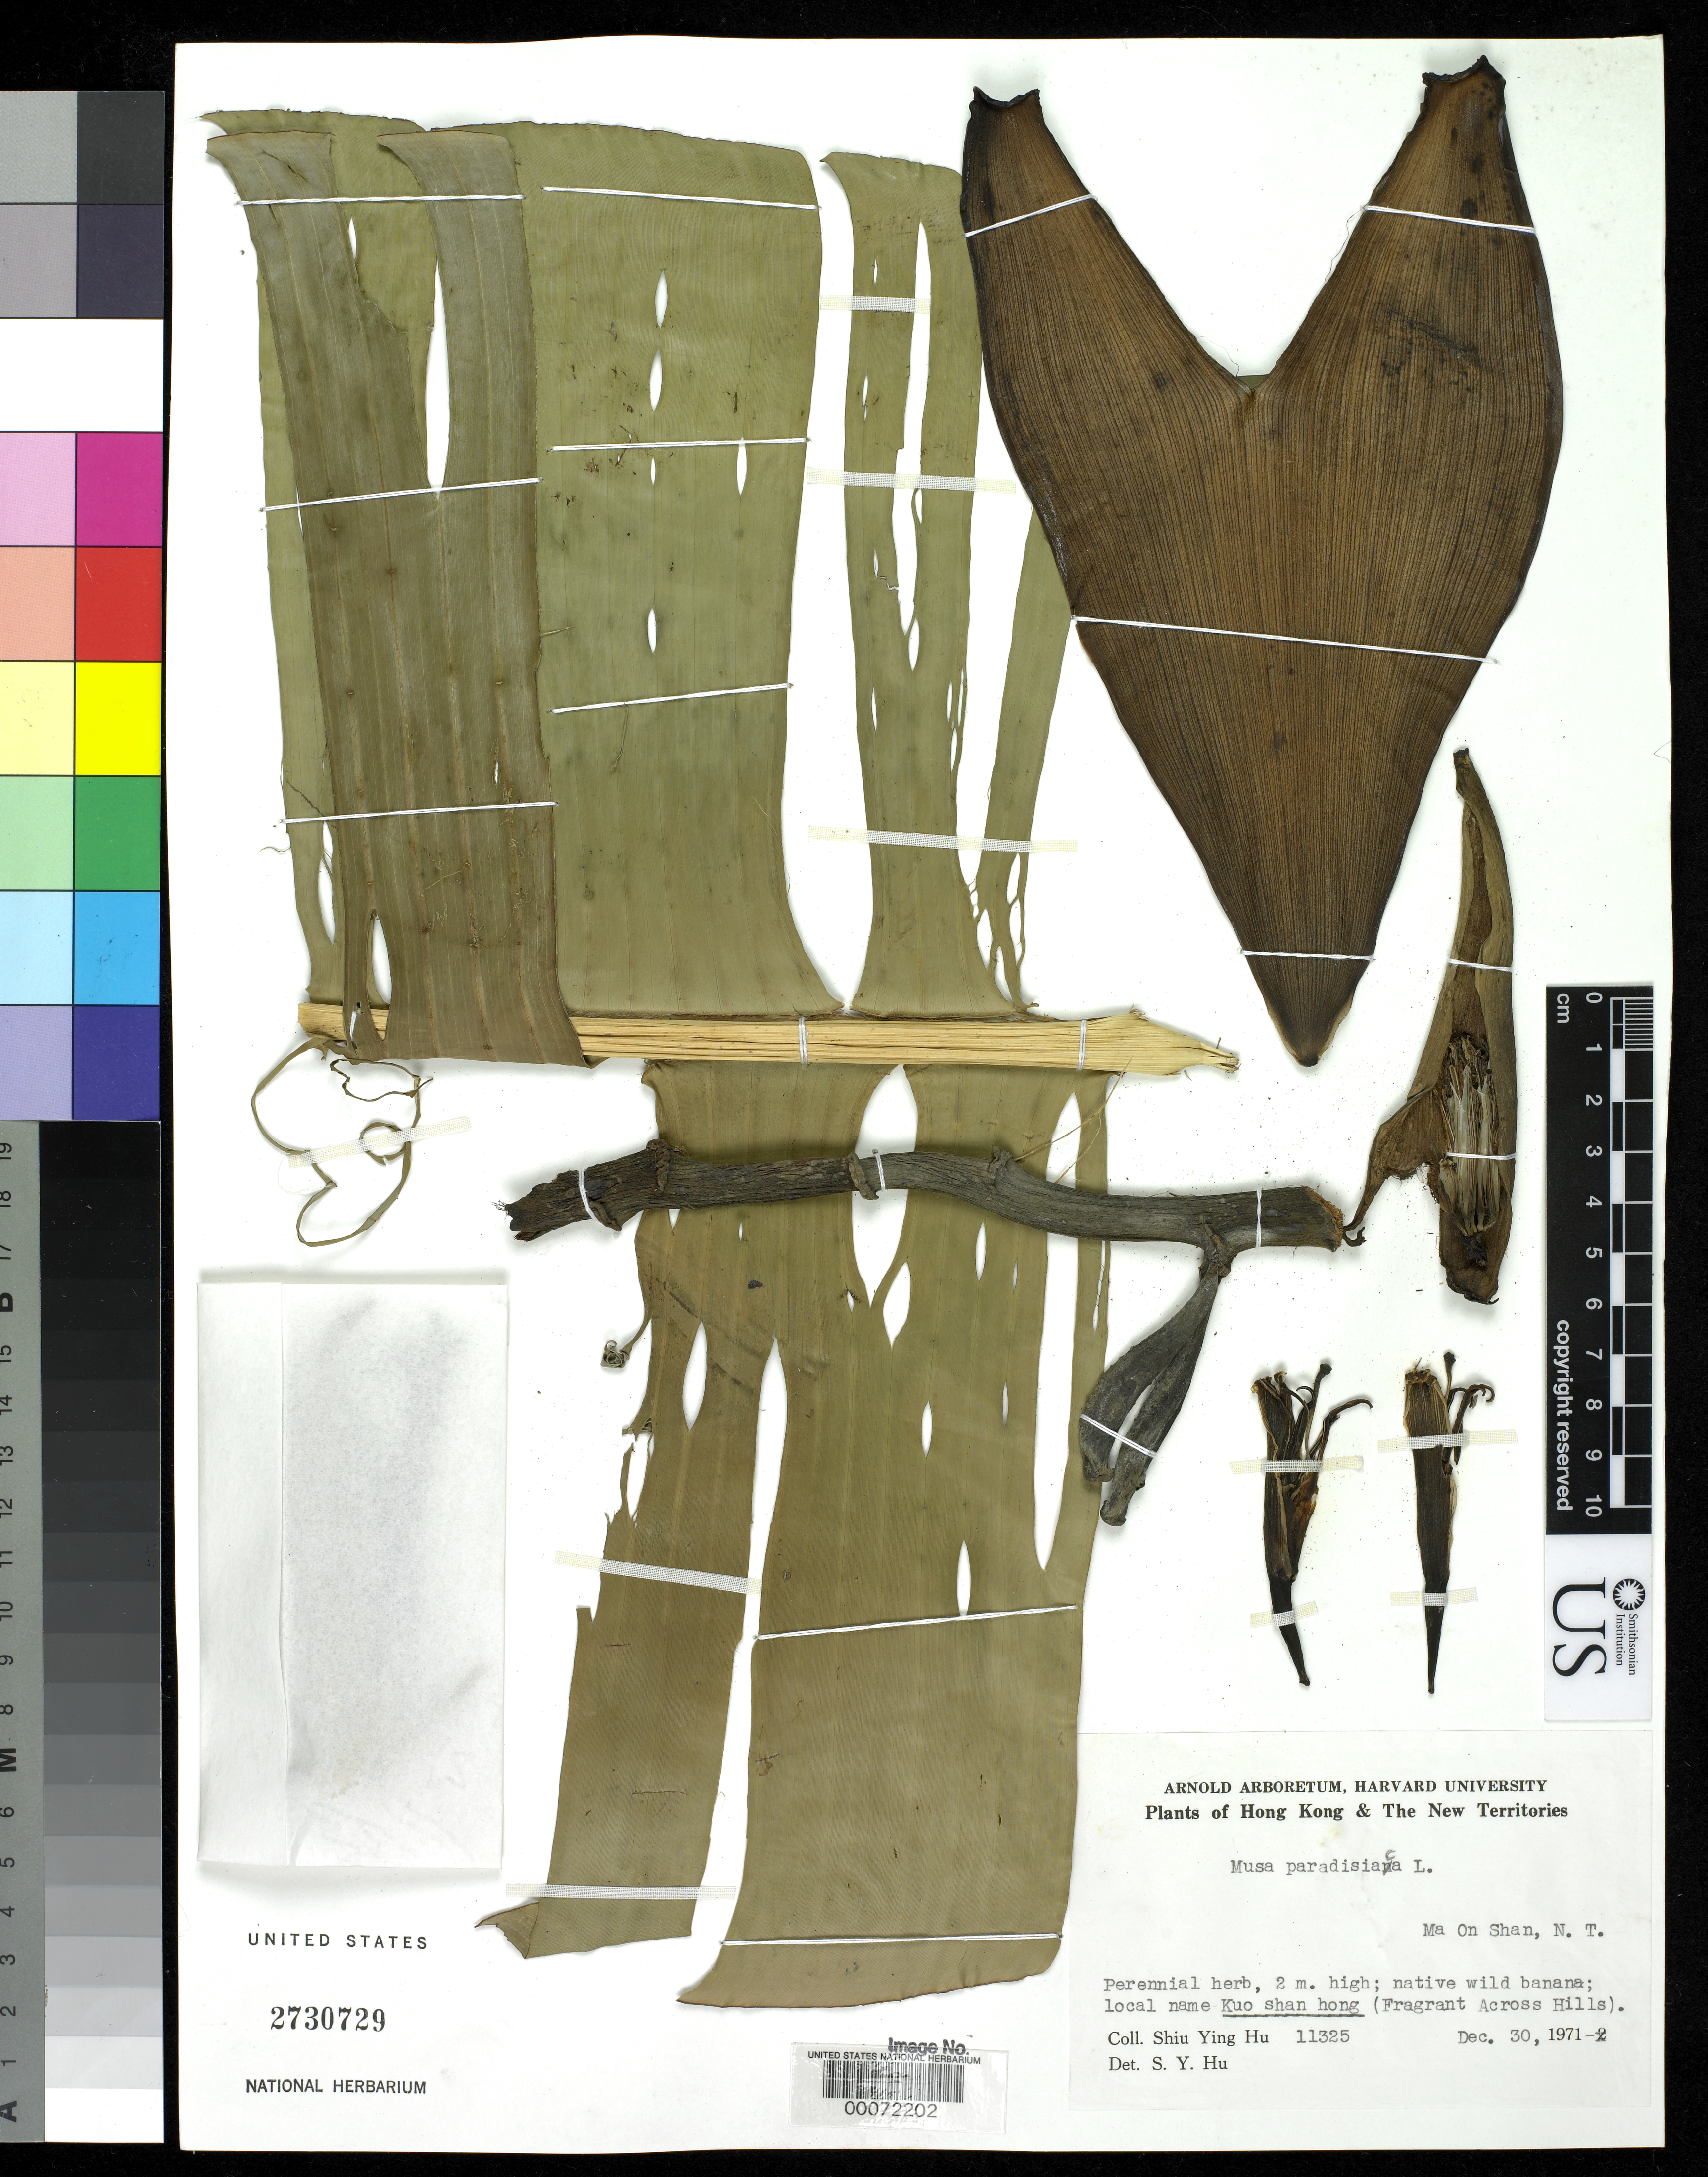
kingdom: Plantae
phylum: Tracheophyta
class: Liliopsida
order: Zingiberales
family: Musaceae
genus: Musa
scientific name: Musa x paradisiaca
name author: L.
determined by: Hu, S. Y.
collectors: S. Y. Hu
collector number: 11325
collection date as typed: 30 Dec 1971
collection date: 1971-12-30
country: China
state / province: Hong Kong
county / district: New Territories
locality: Ma on shan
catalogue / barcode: US 2730729